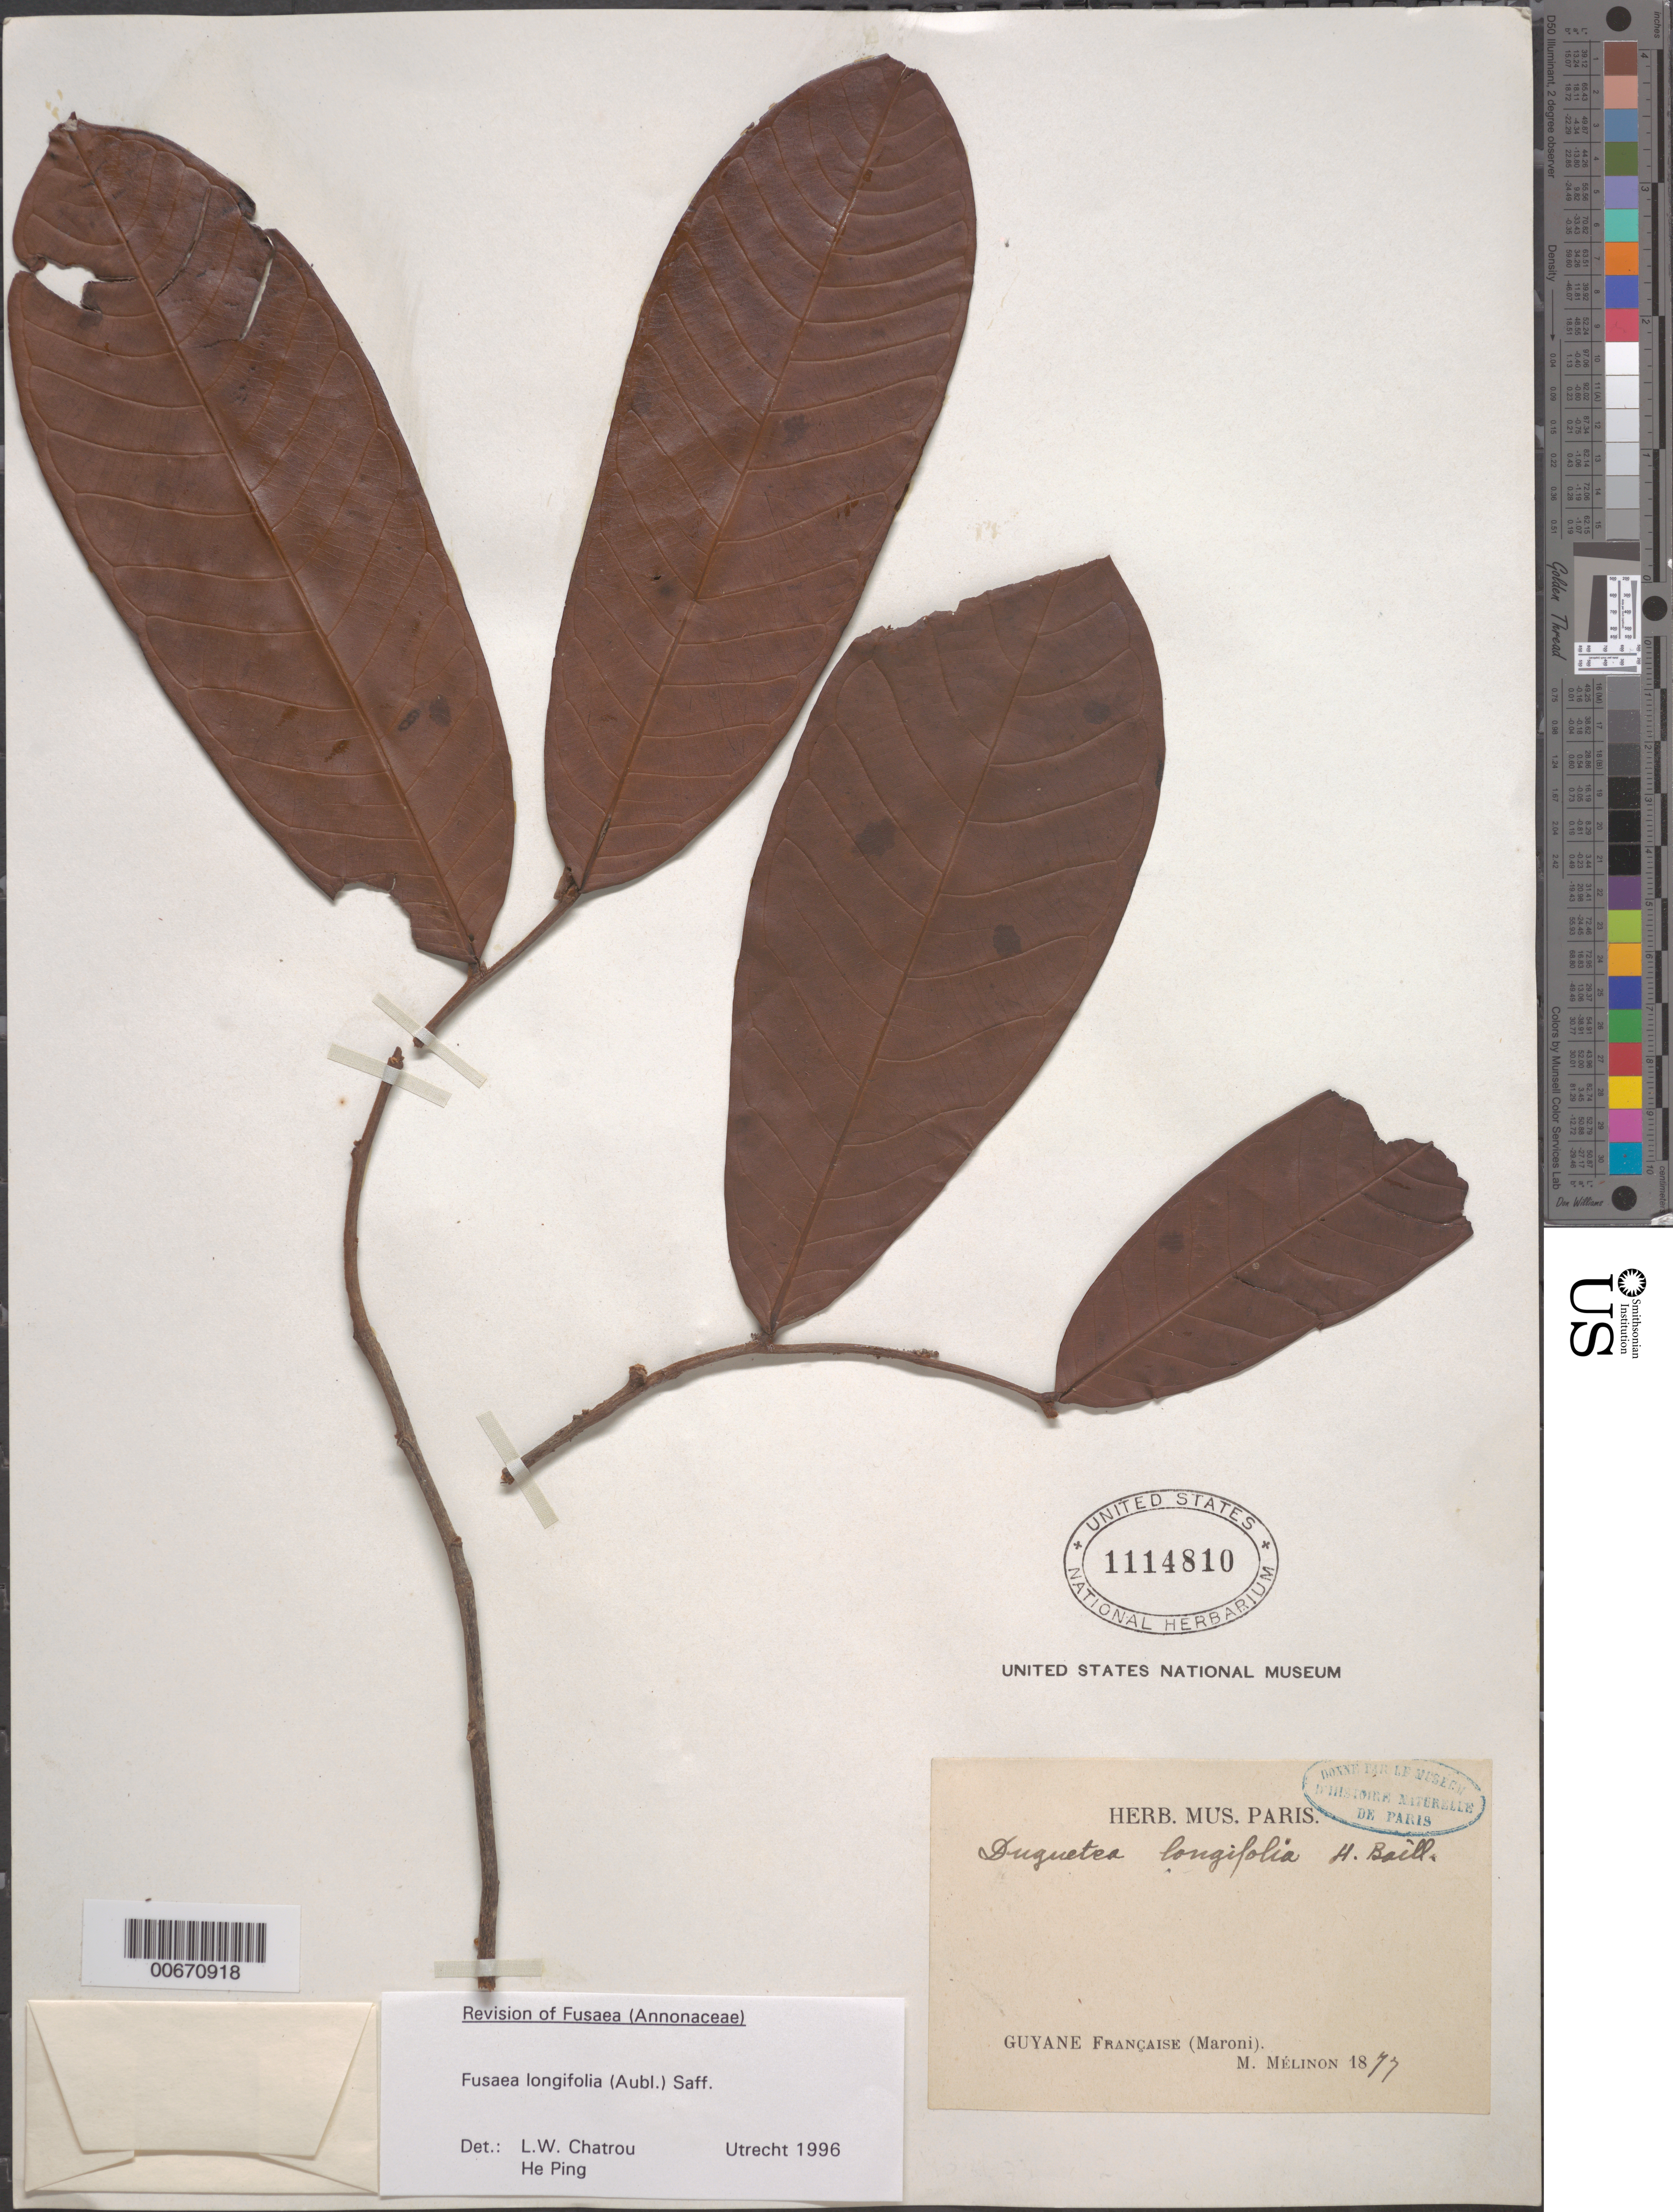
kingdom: Plantae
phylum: Tracheophyta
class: Magnoliopsida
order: Magnoliales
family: Annonaceae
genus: Fusaea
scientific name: Fusaea longifolia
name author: (Aubl.) Saff.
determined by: Chatrou, L. W.; Ping, He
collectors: E. Mélinon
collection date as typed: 1877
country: French Guiana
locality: Maroni R.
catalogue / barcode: US 1114810